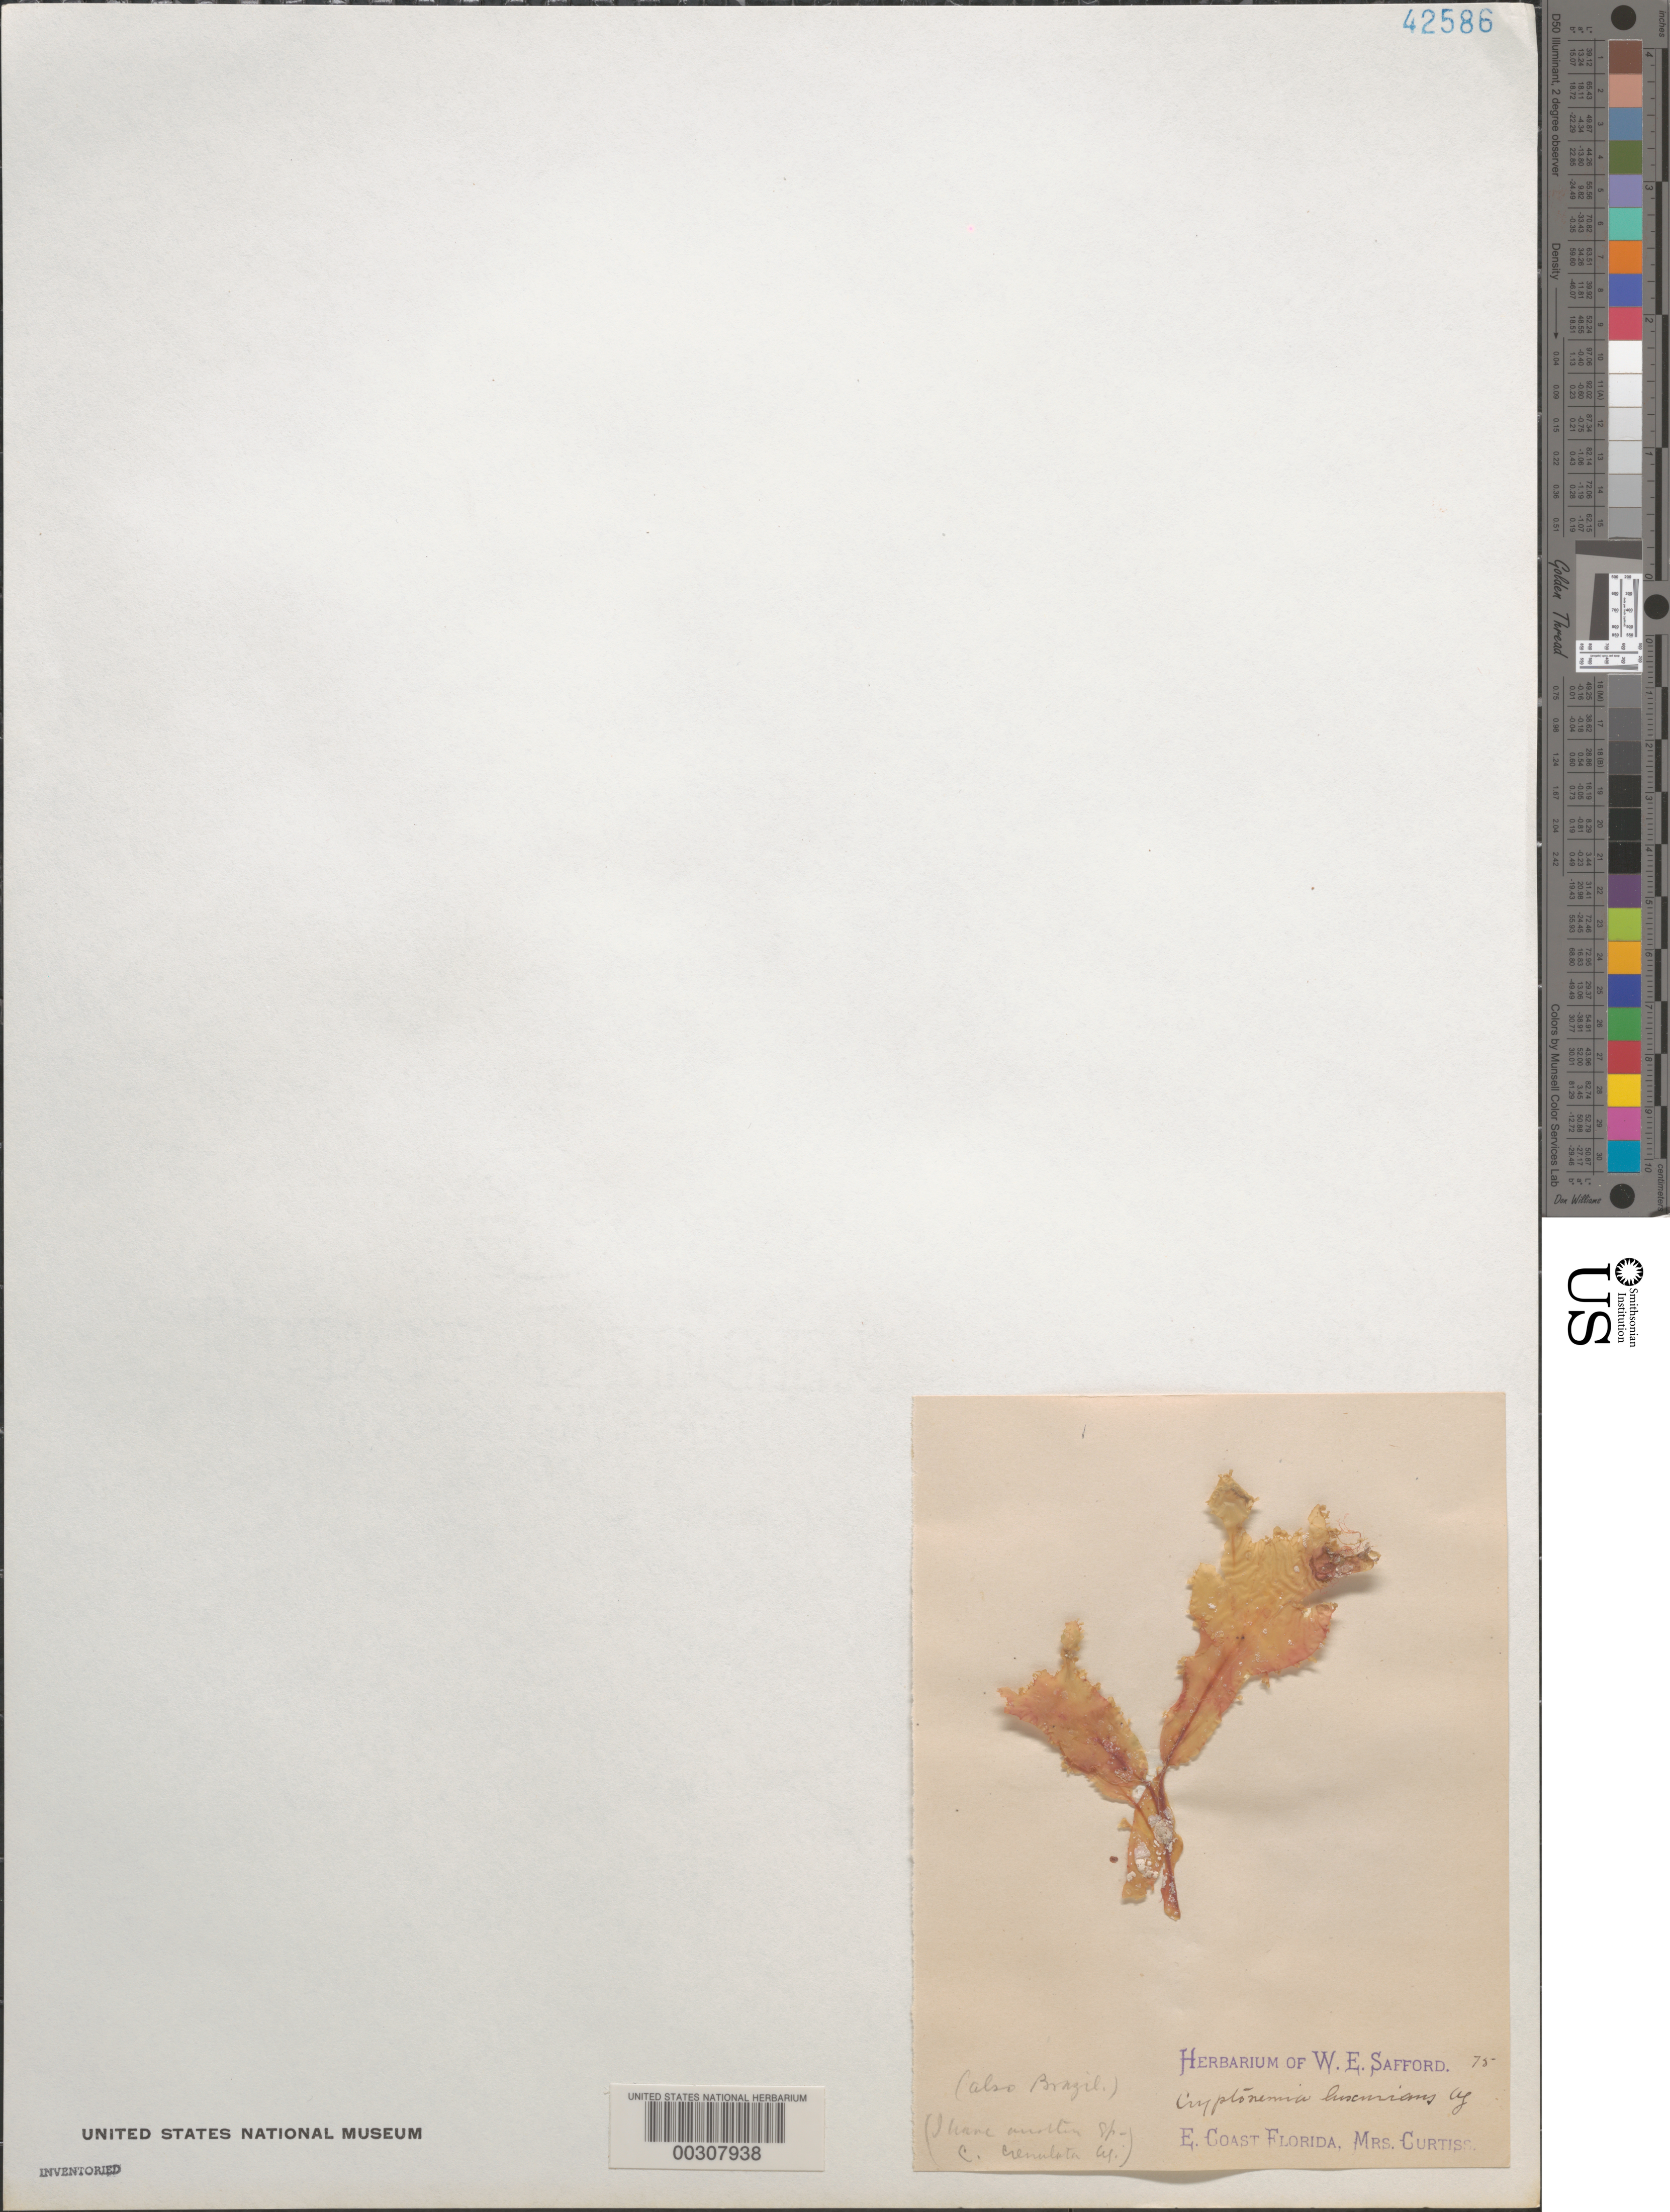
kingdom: Plantae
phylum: Rhodophyta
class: Florideophyceae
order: Halymeniales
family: Halymeniaceae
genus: Cryptonemia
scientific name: Cryptonemia seminervis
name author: (C. Agardh) J. Agardh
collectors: Curtiss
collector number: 75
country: United States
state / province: Florida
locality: E. Coast Florida.